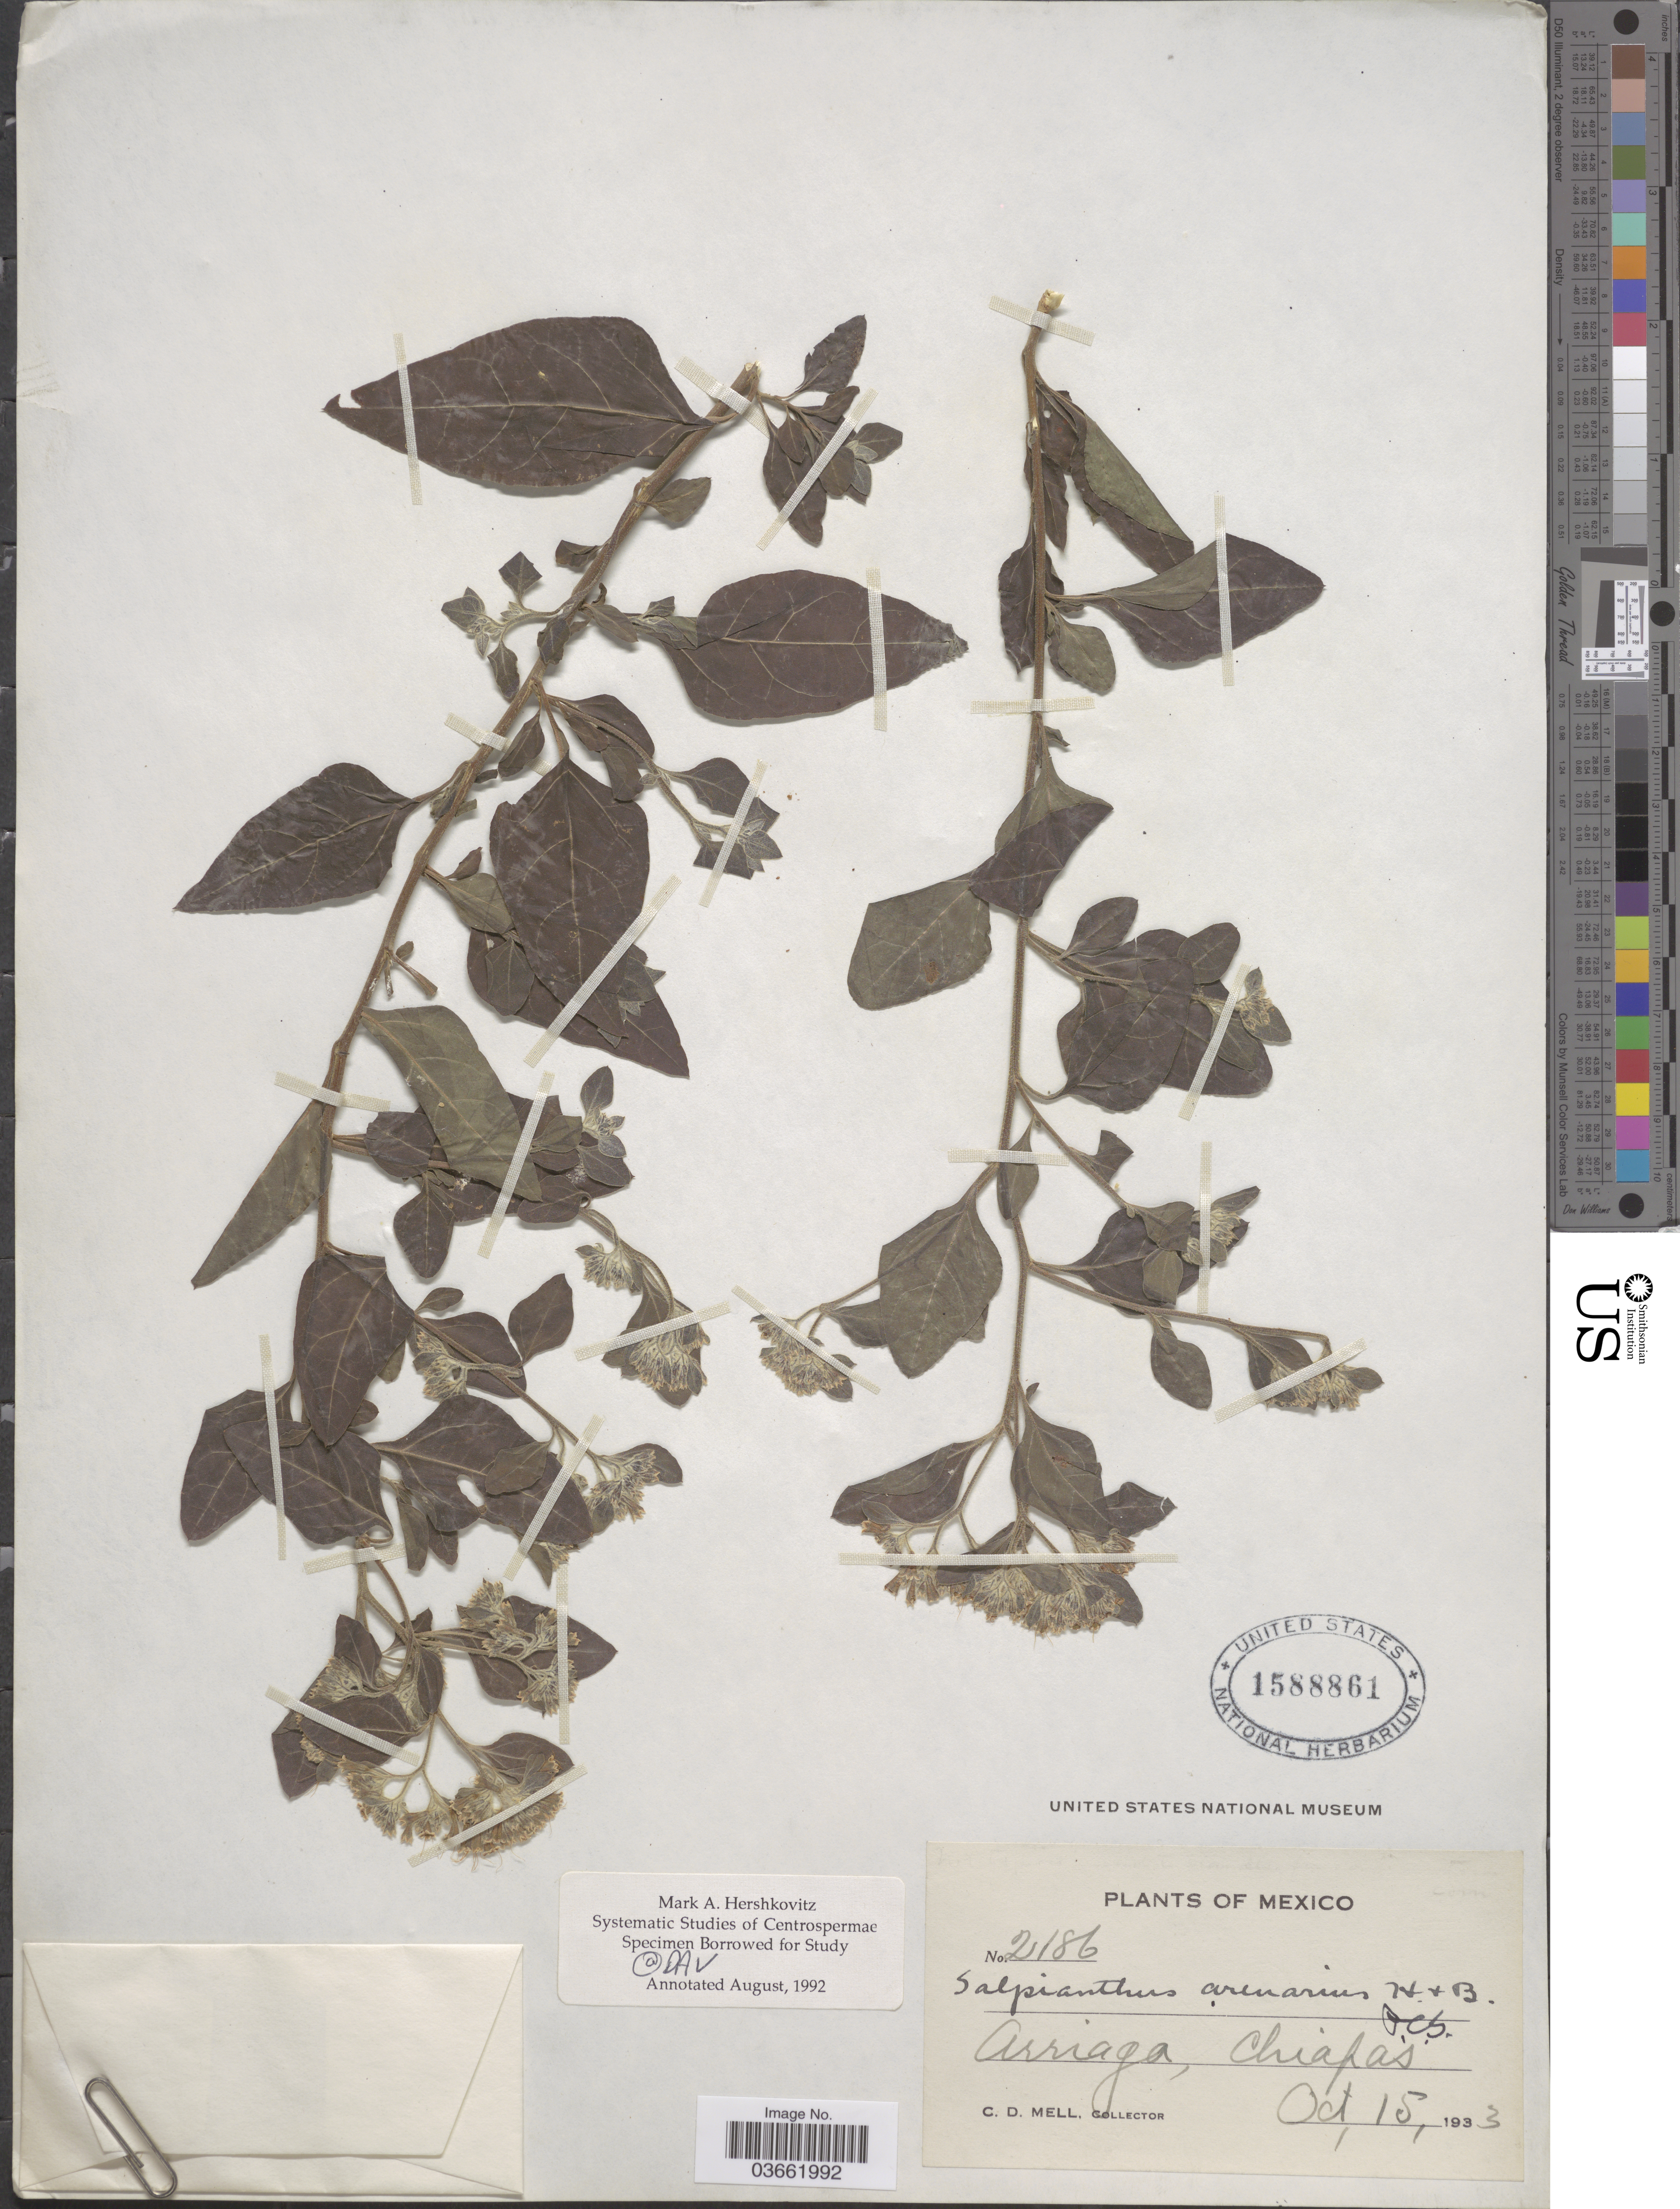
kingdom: Plantae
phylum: Tracheophyta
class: Magnoliopsida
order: Caryophyllales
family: Nyctaginaceae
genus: Salpianthus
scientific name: Salpianthus arenarius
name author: Bonpl.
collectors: C. D. Mell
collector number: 2186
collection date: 1933-10-15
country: Mexico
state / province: Chiapas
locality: Arriaga.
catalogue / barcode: US 1588861